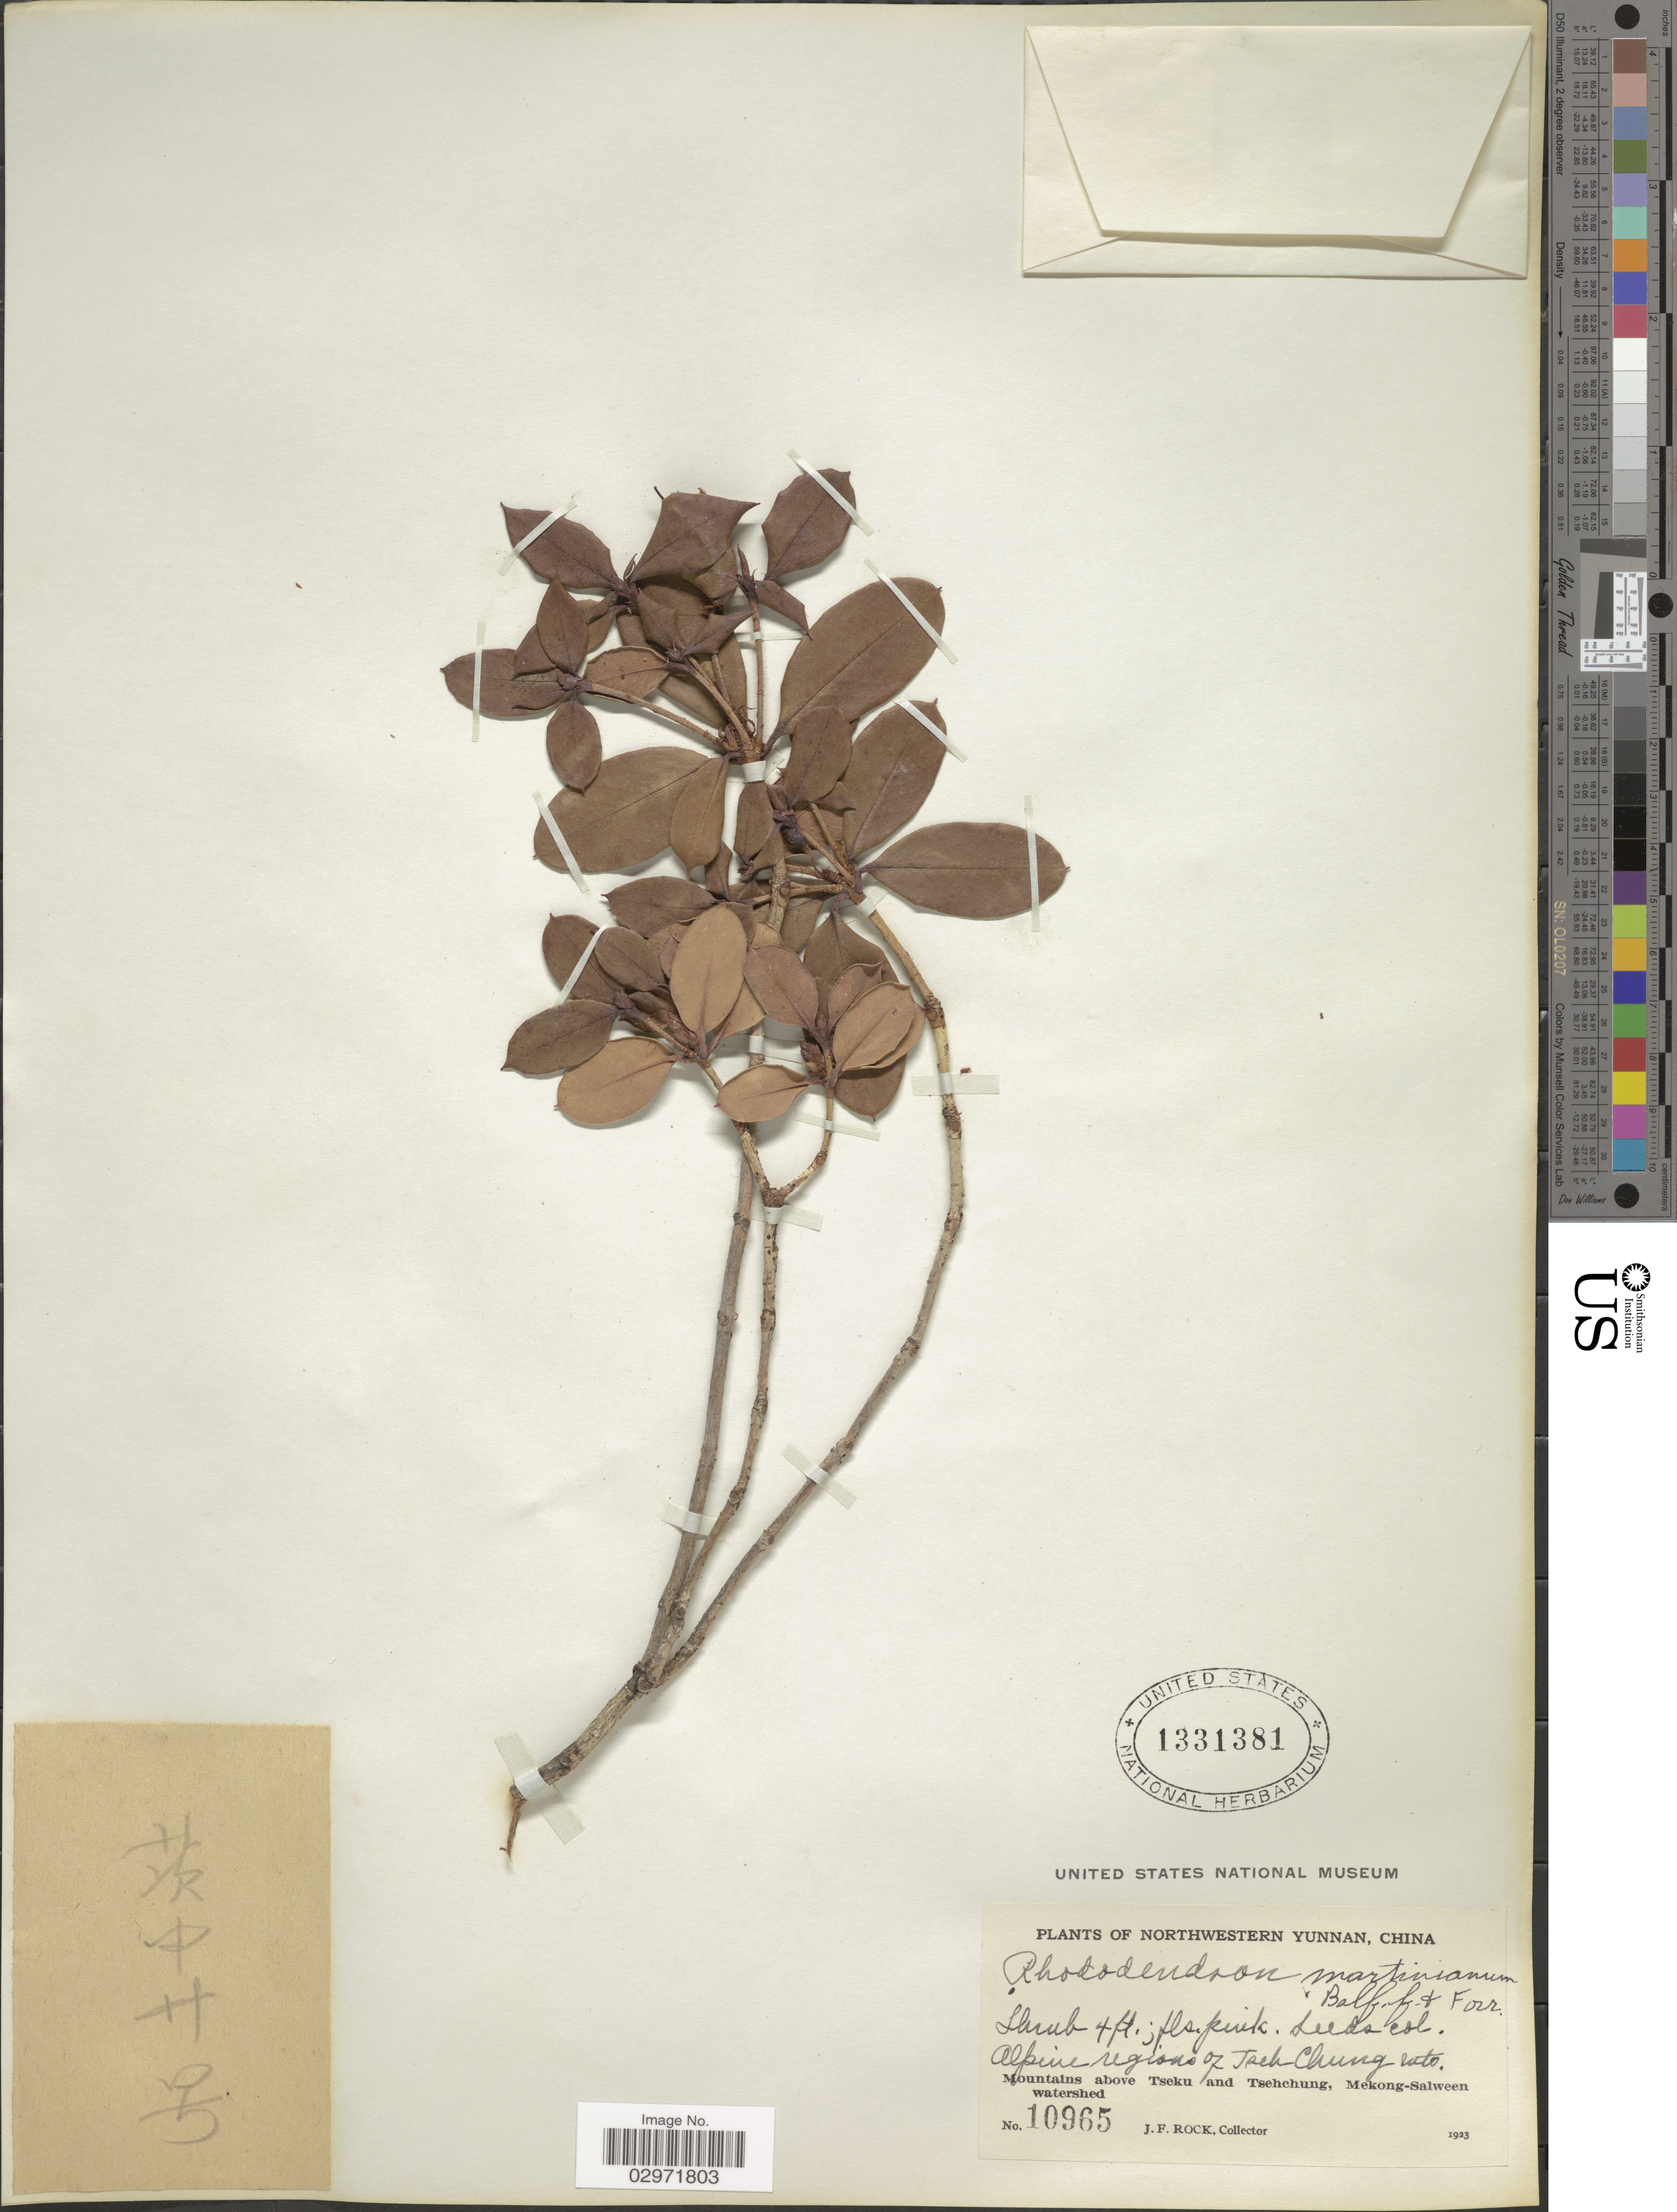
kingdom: Plantae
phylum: Tracheophyta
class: Magnoliopsida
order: Ericales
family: Ericaceae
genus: Rhododendron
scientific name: Rhododendron martinianum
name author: Balf. f. & Forrest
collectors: J. Rock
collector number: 10965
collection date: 1923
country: China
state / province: Yunnan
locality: Northwestern Yunnan. Alpine regions of Tseh Chung mts. Mountains above Tseku and Tsehchung, Mekong-Salween watershed.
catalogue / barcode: US 1331381